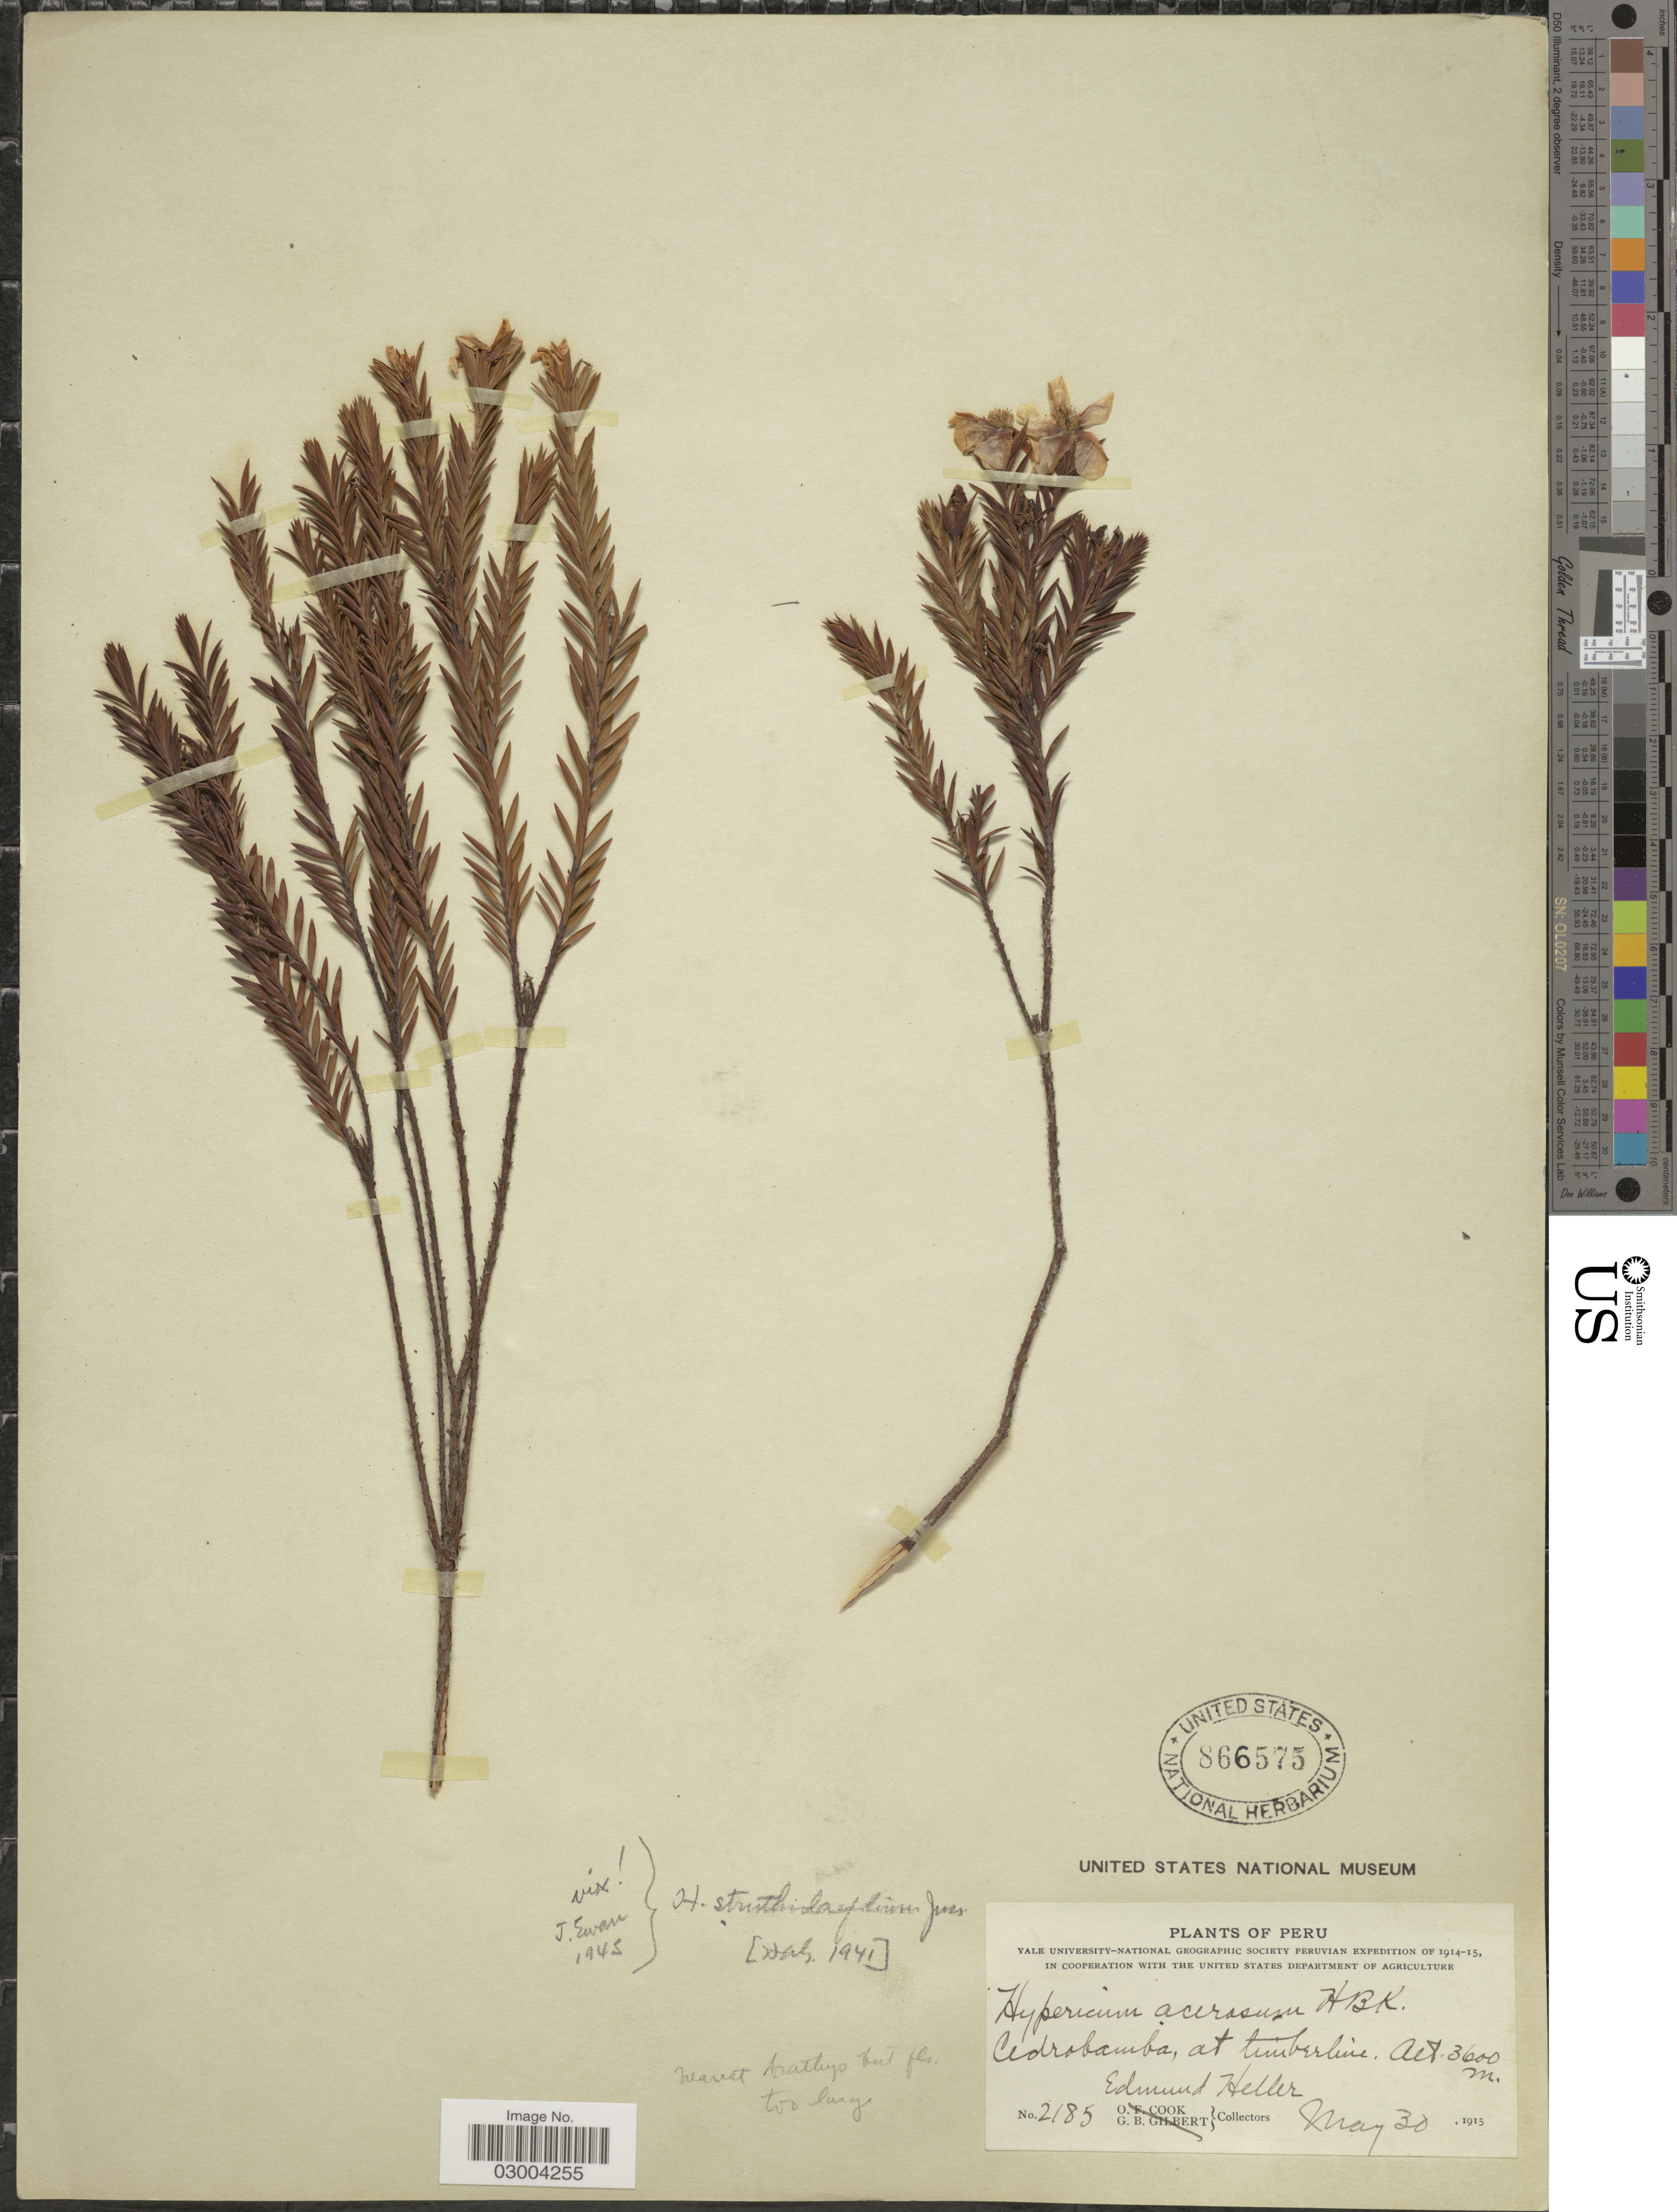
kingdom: Plantae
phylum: Tracheophyta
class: Magnoliopsida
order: Malpighiales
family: Hypericaceae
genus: Hypericum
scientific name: Hypericum struthiolifolium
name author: Juss.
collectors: E. Heller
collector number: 2185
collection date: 1915-05-30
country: Peru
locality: Cedrobamba, at timberline.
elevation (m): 3600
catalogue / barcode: US 866575